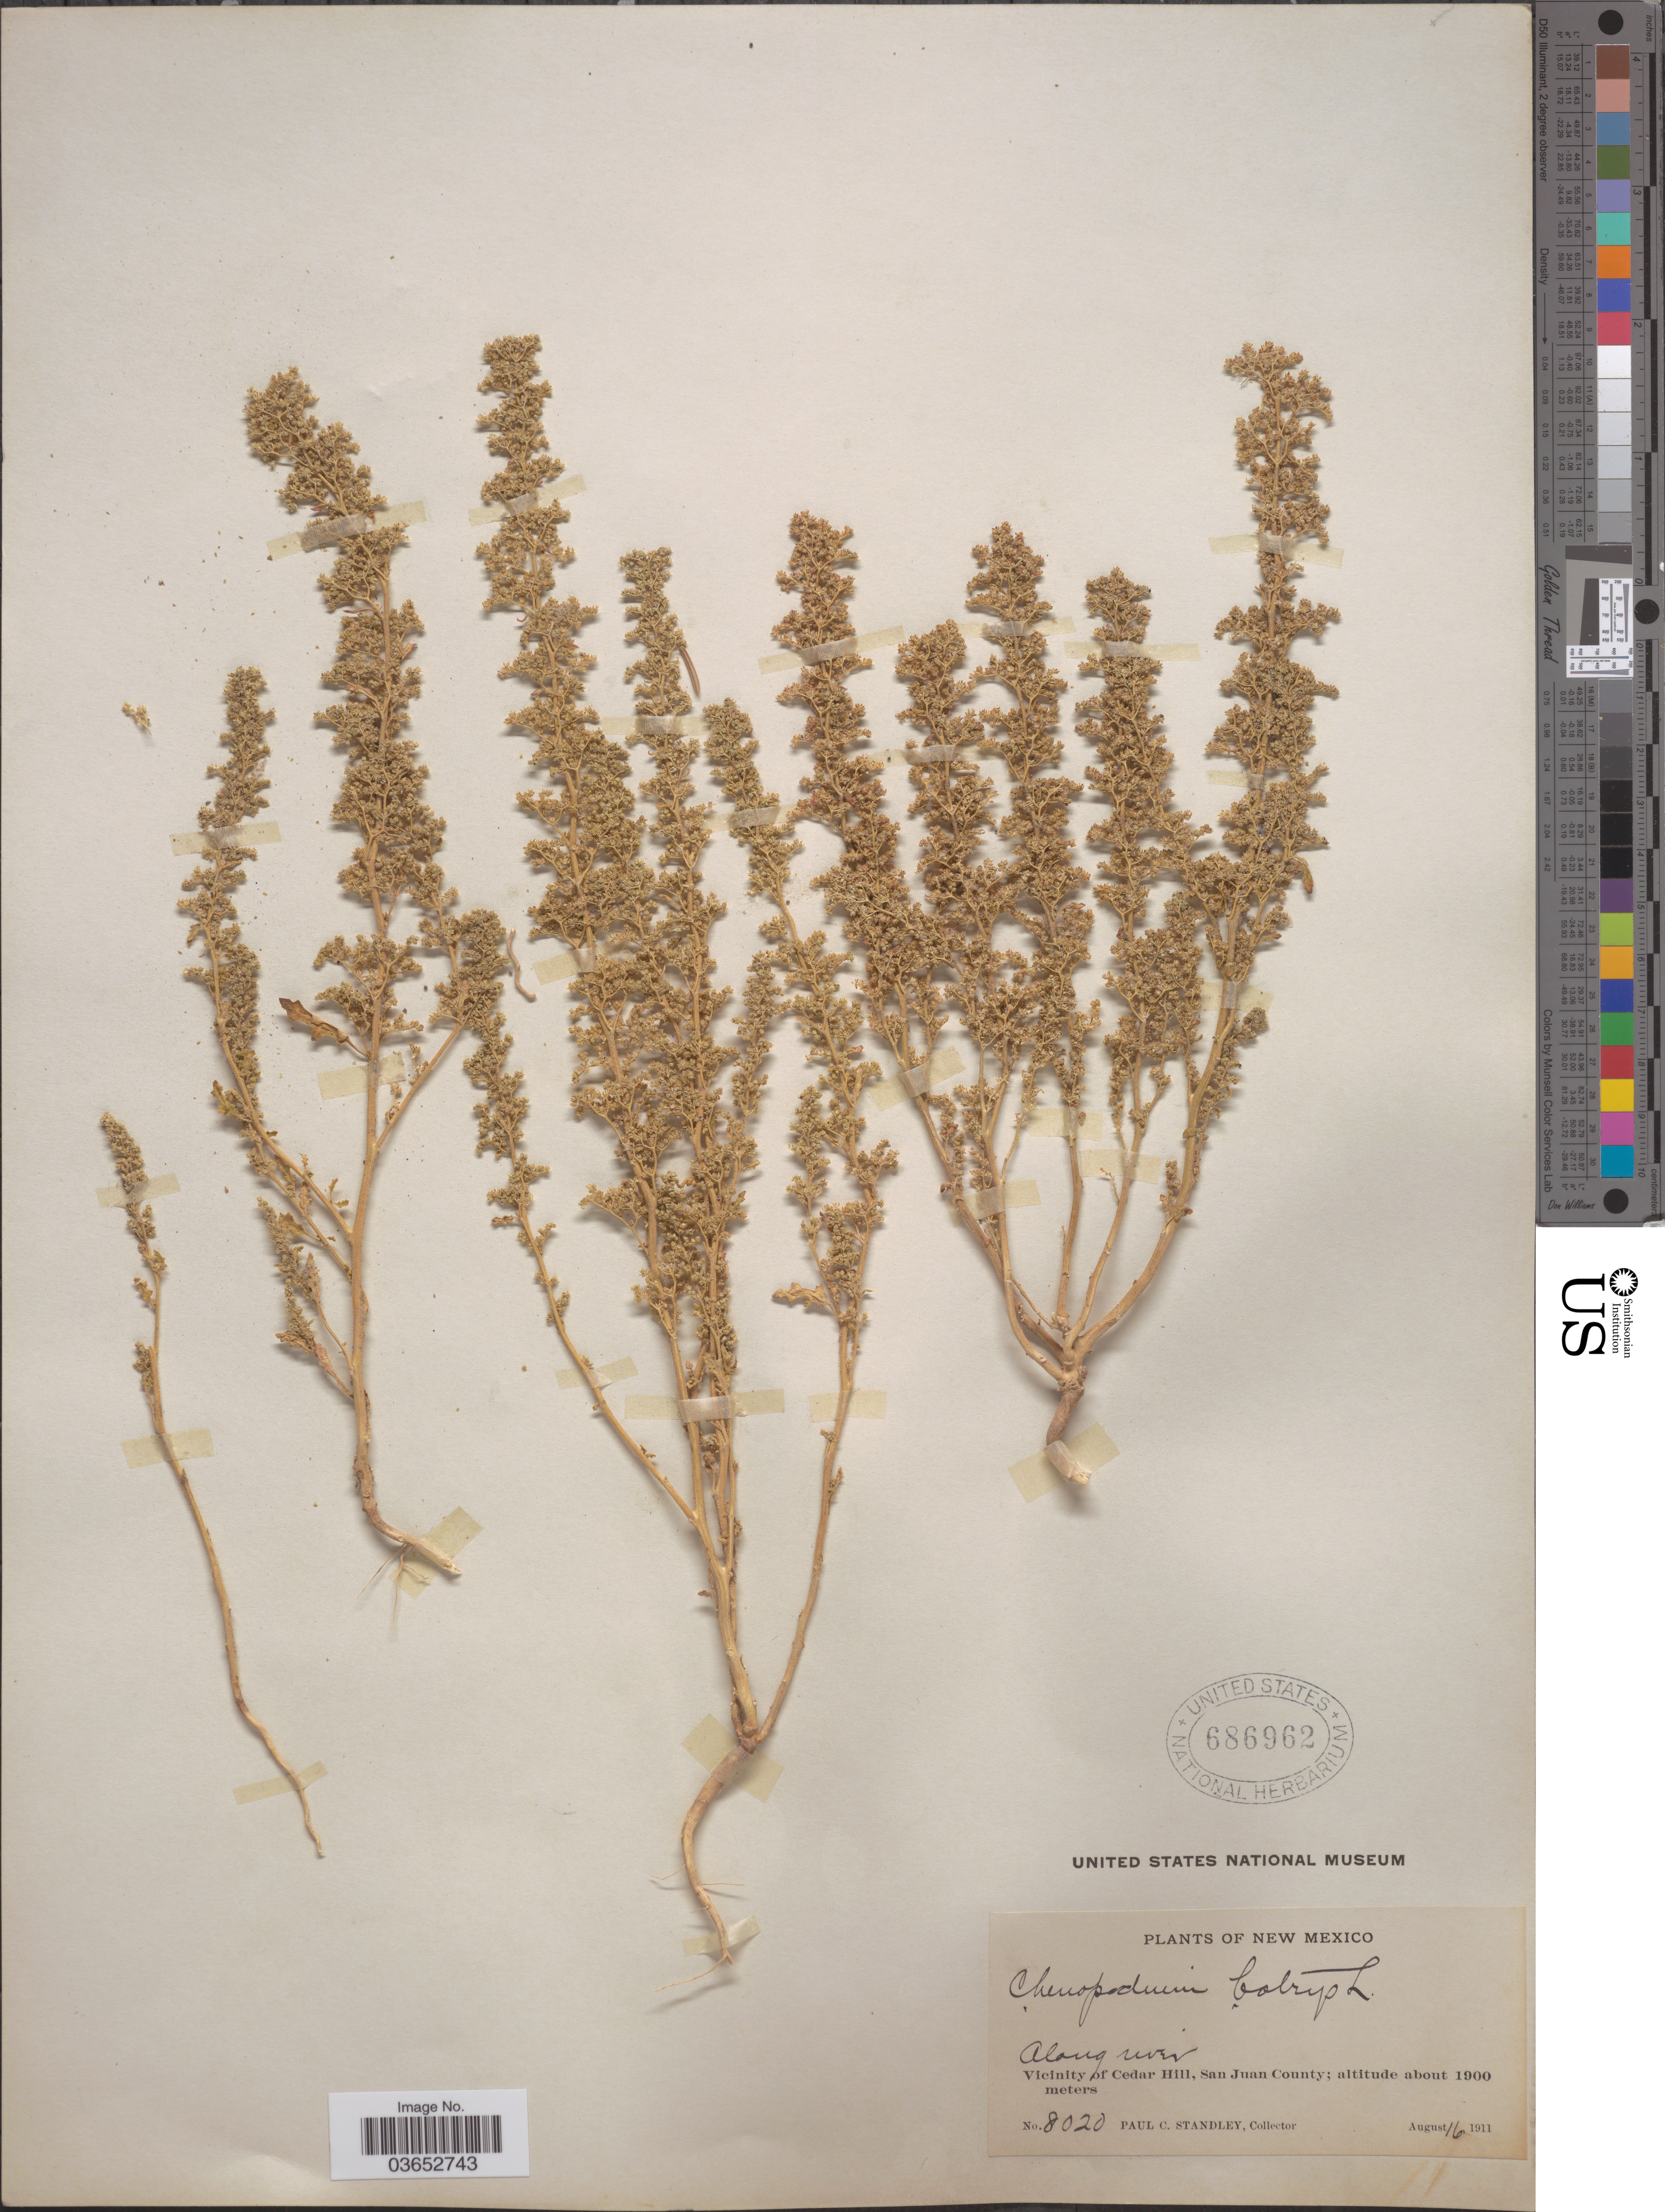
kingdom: Plantae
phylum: Tracheophyta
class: Magnoliopsida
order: Caryophyllales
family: Amaranthaceae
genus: Chenopodium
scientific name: Chenopodium botrys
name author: L.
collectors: P. C. Standley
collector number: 8020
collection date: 1911-08-16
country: United States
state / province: New Mexico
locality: Vicinity of Cedar Hill, San Juan County.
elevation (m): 1900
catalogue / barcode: US 686962